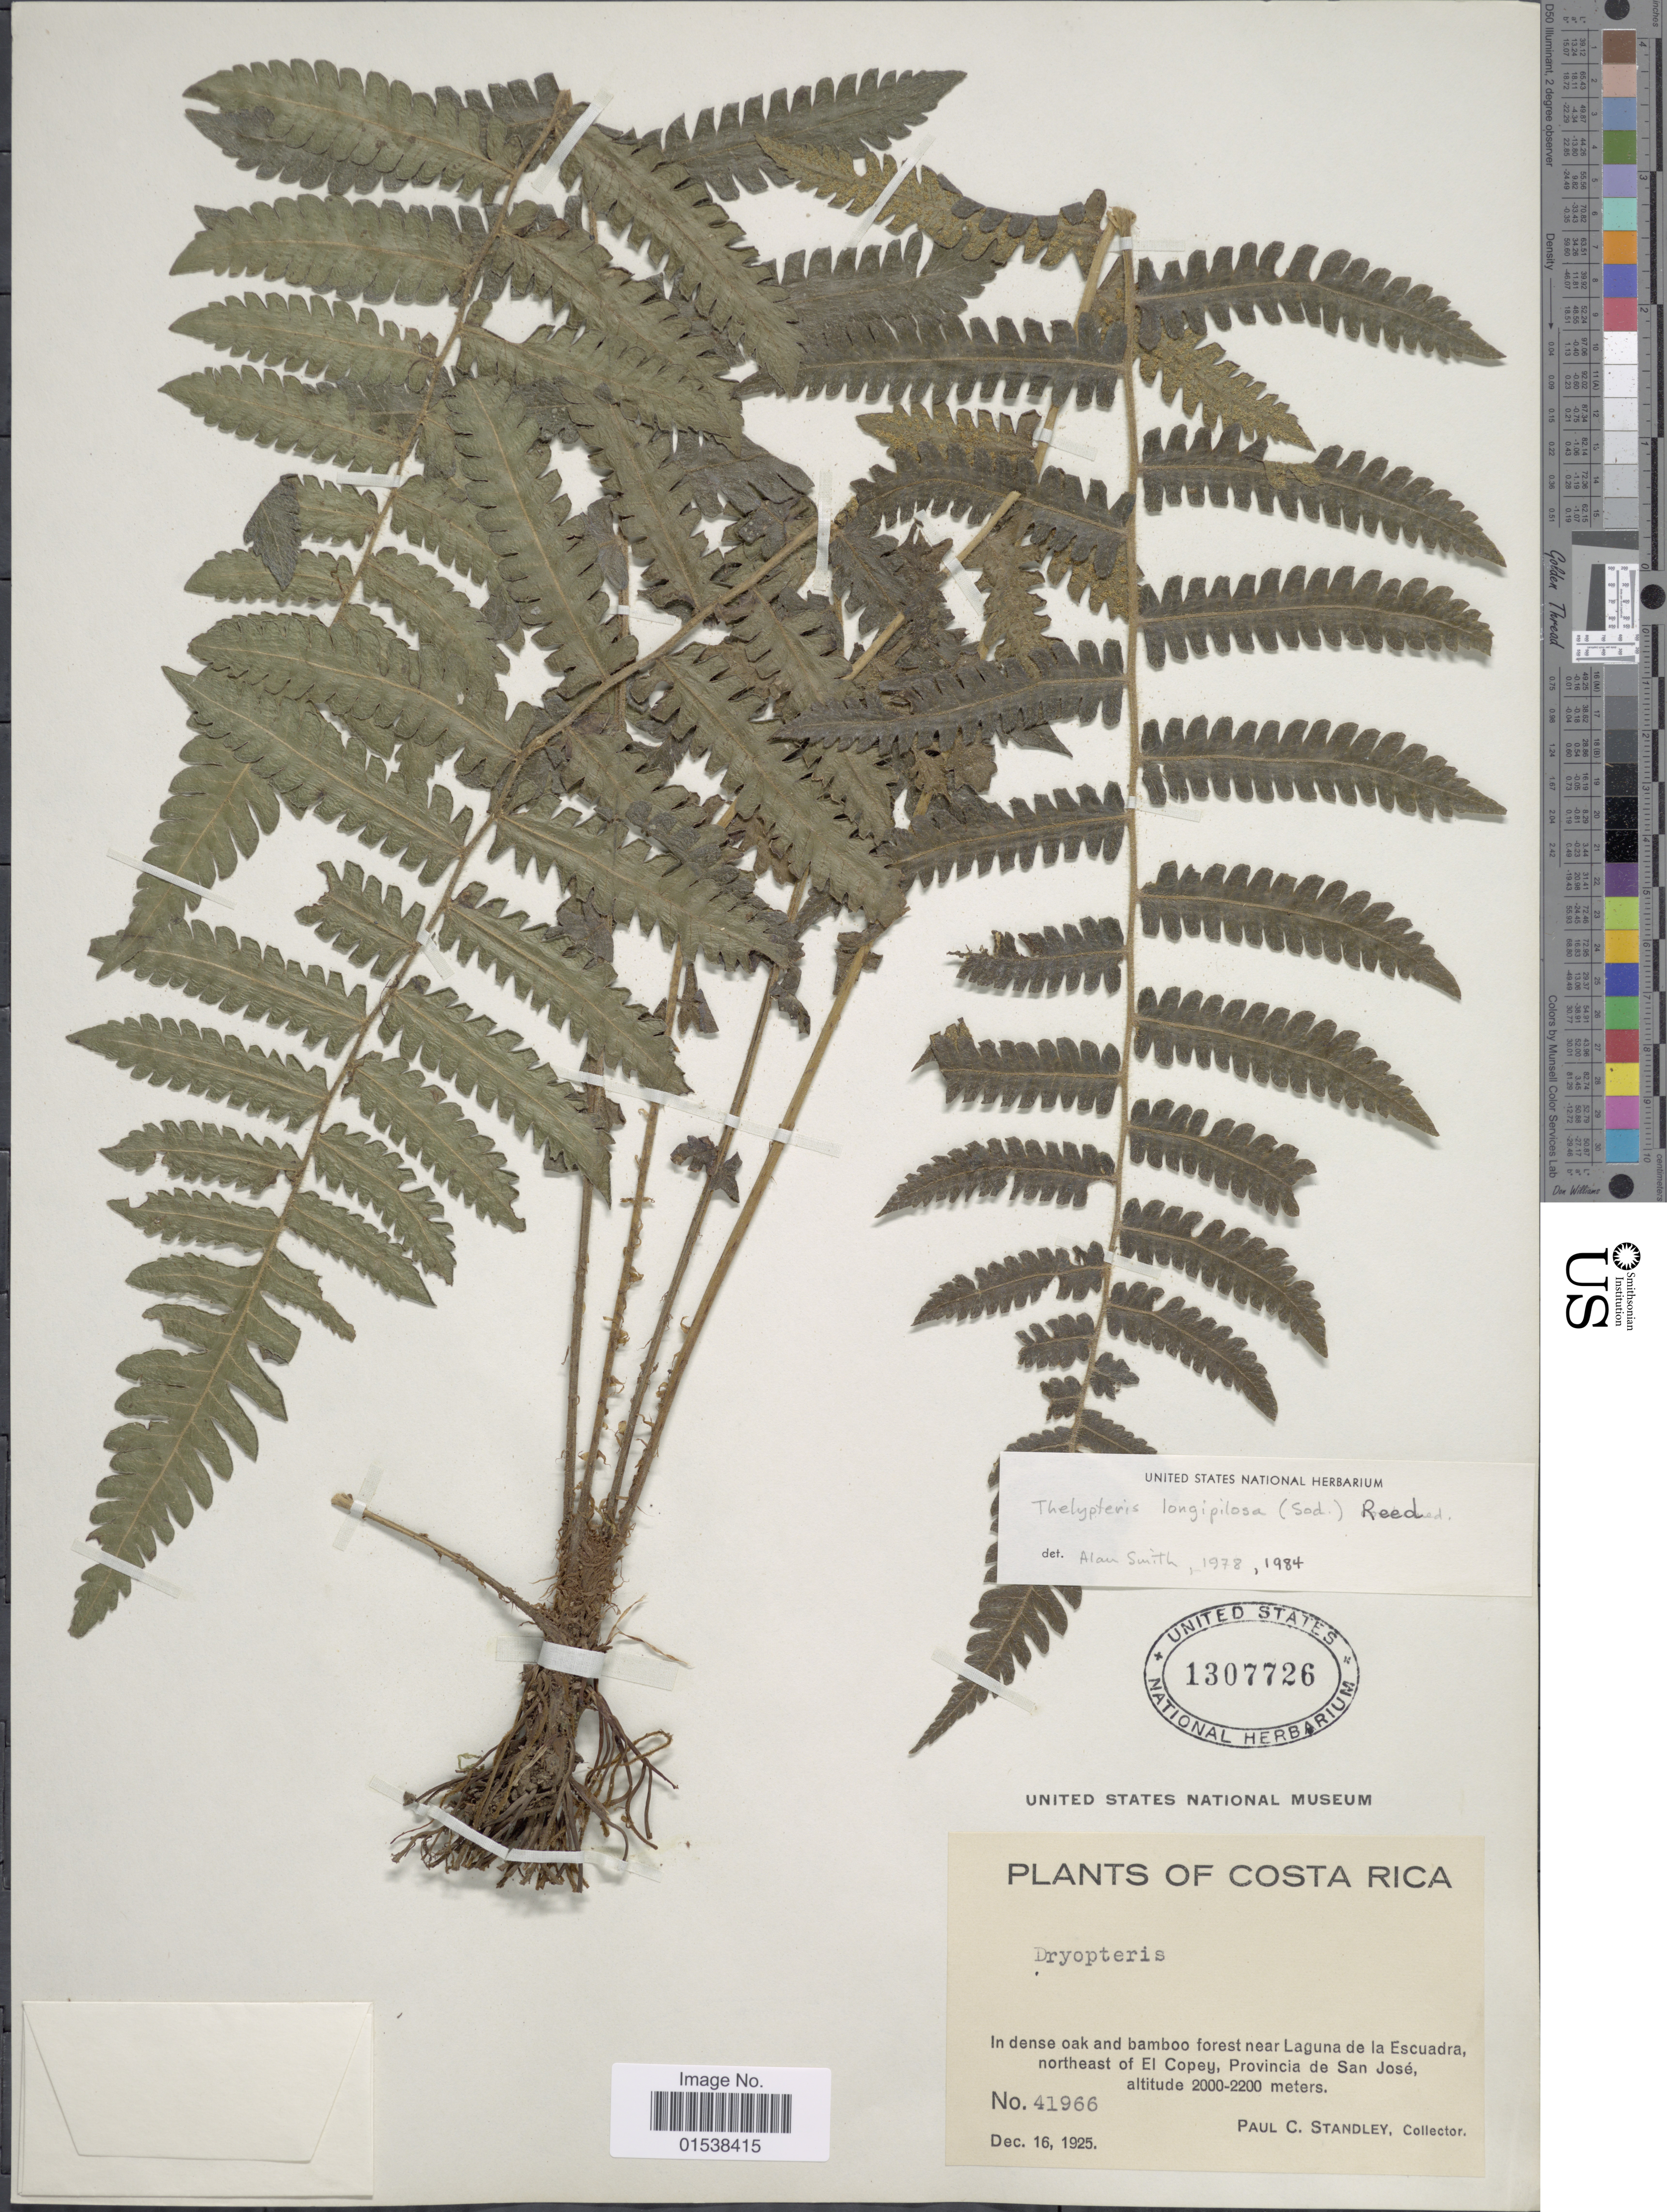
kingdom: Plantae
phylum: Tracheophyta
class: Polypodiopsida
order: Polypodiales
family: Thelypteridaceae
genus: Amauropelta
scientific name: Amauropelta longipilosa (Sodiro) comb. nov., ined 2015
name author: (Sodiro)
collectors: P. C. Standley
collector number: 41966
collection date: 1925-12-16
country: Costa Rica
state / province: San José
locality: In dense oak and bamboo forest near Laguna de la Escuadra, northeast of El Copey, Provincia de San Jose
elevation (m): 2000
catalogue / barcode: US 1307726